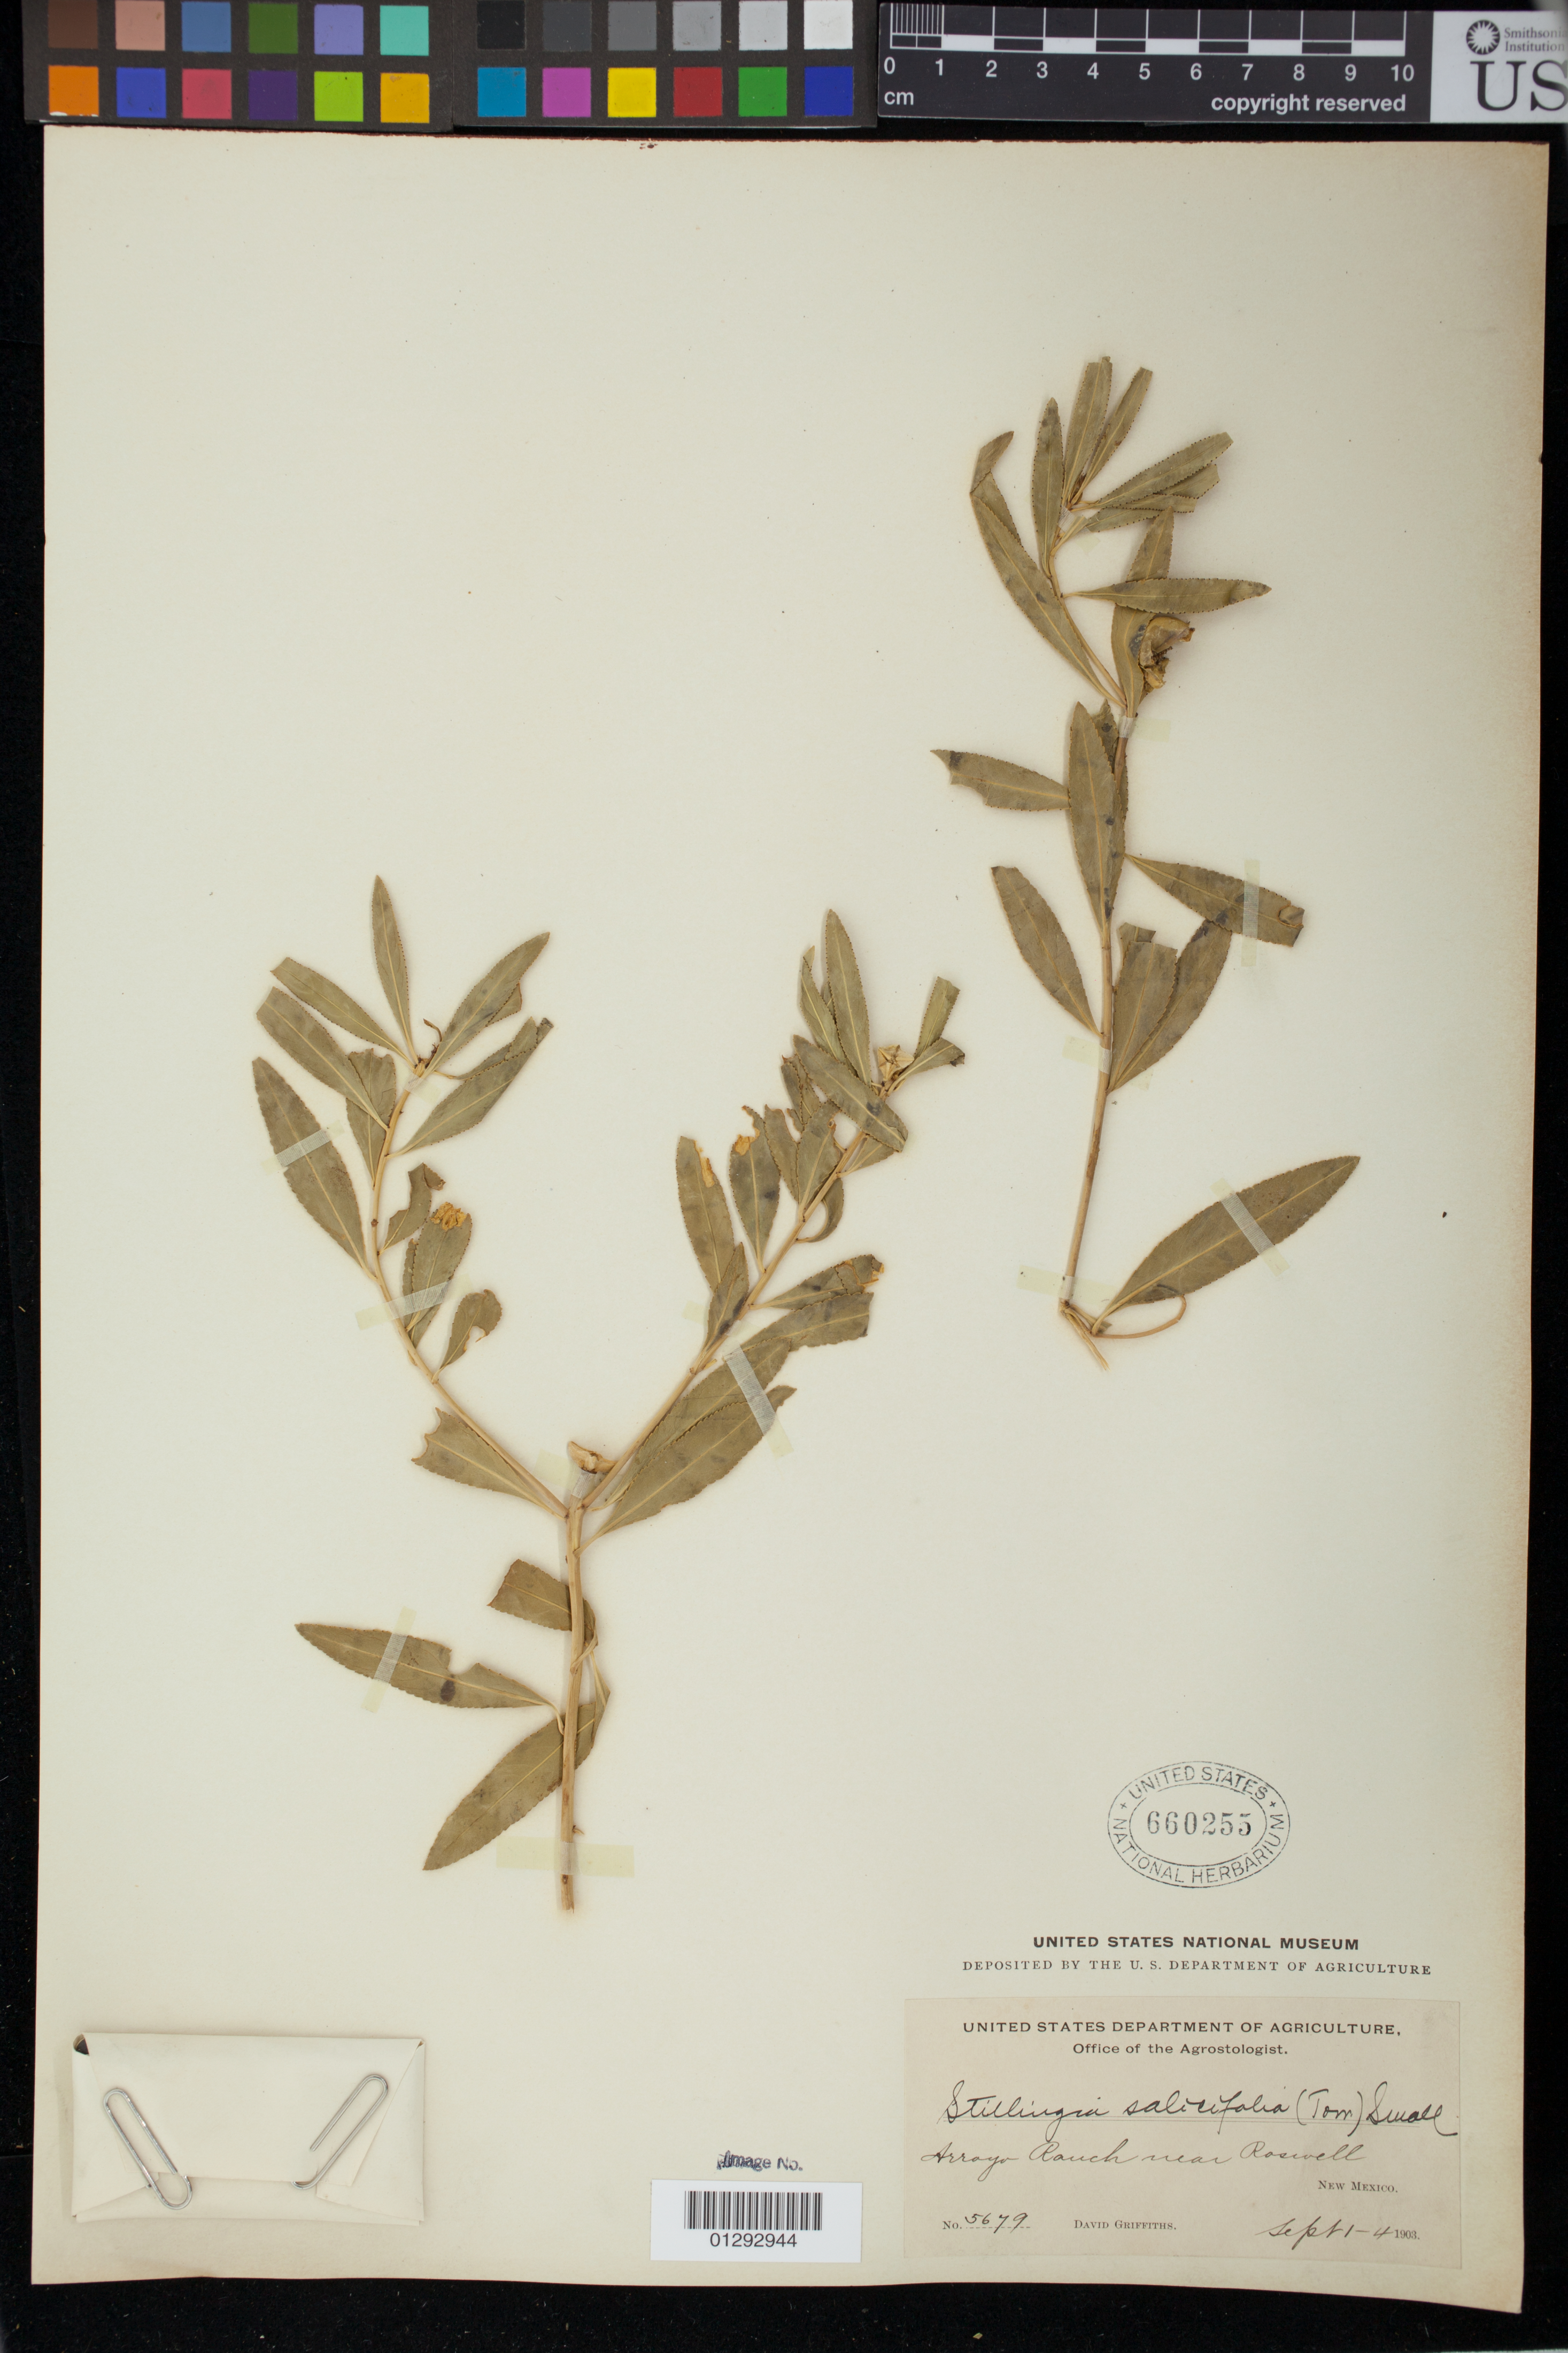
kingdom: Plantae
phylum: Tracheophyta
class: Magnoliopsida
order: Malpighiales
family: Euphorbiaceae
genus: Stillingia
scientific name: Stillingia sylvatica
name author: L.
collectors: D. Griffiths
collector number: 5679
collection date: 1903-09-01/1903-09-04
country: United States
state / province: New Mexico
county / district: Chaves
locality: Ranch near Roswell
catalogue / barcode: US 660255